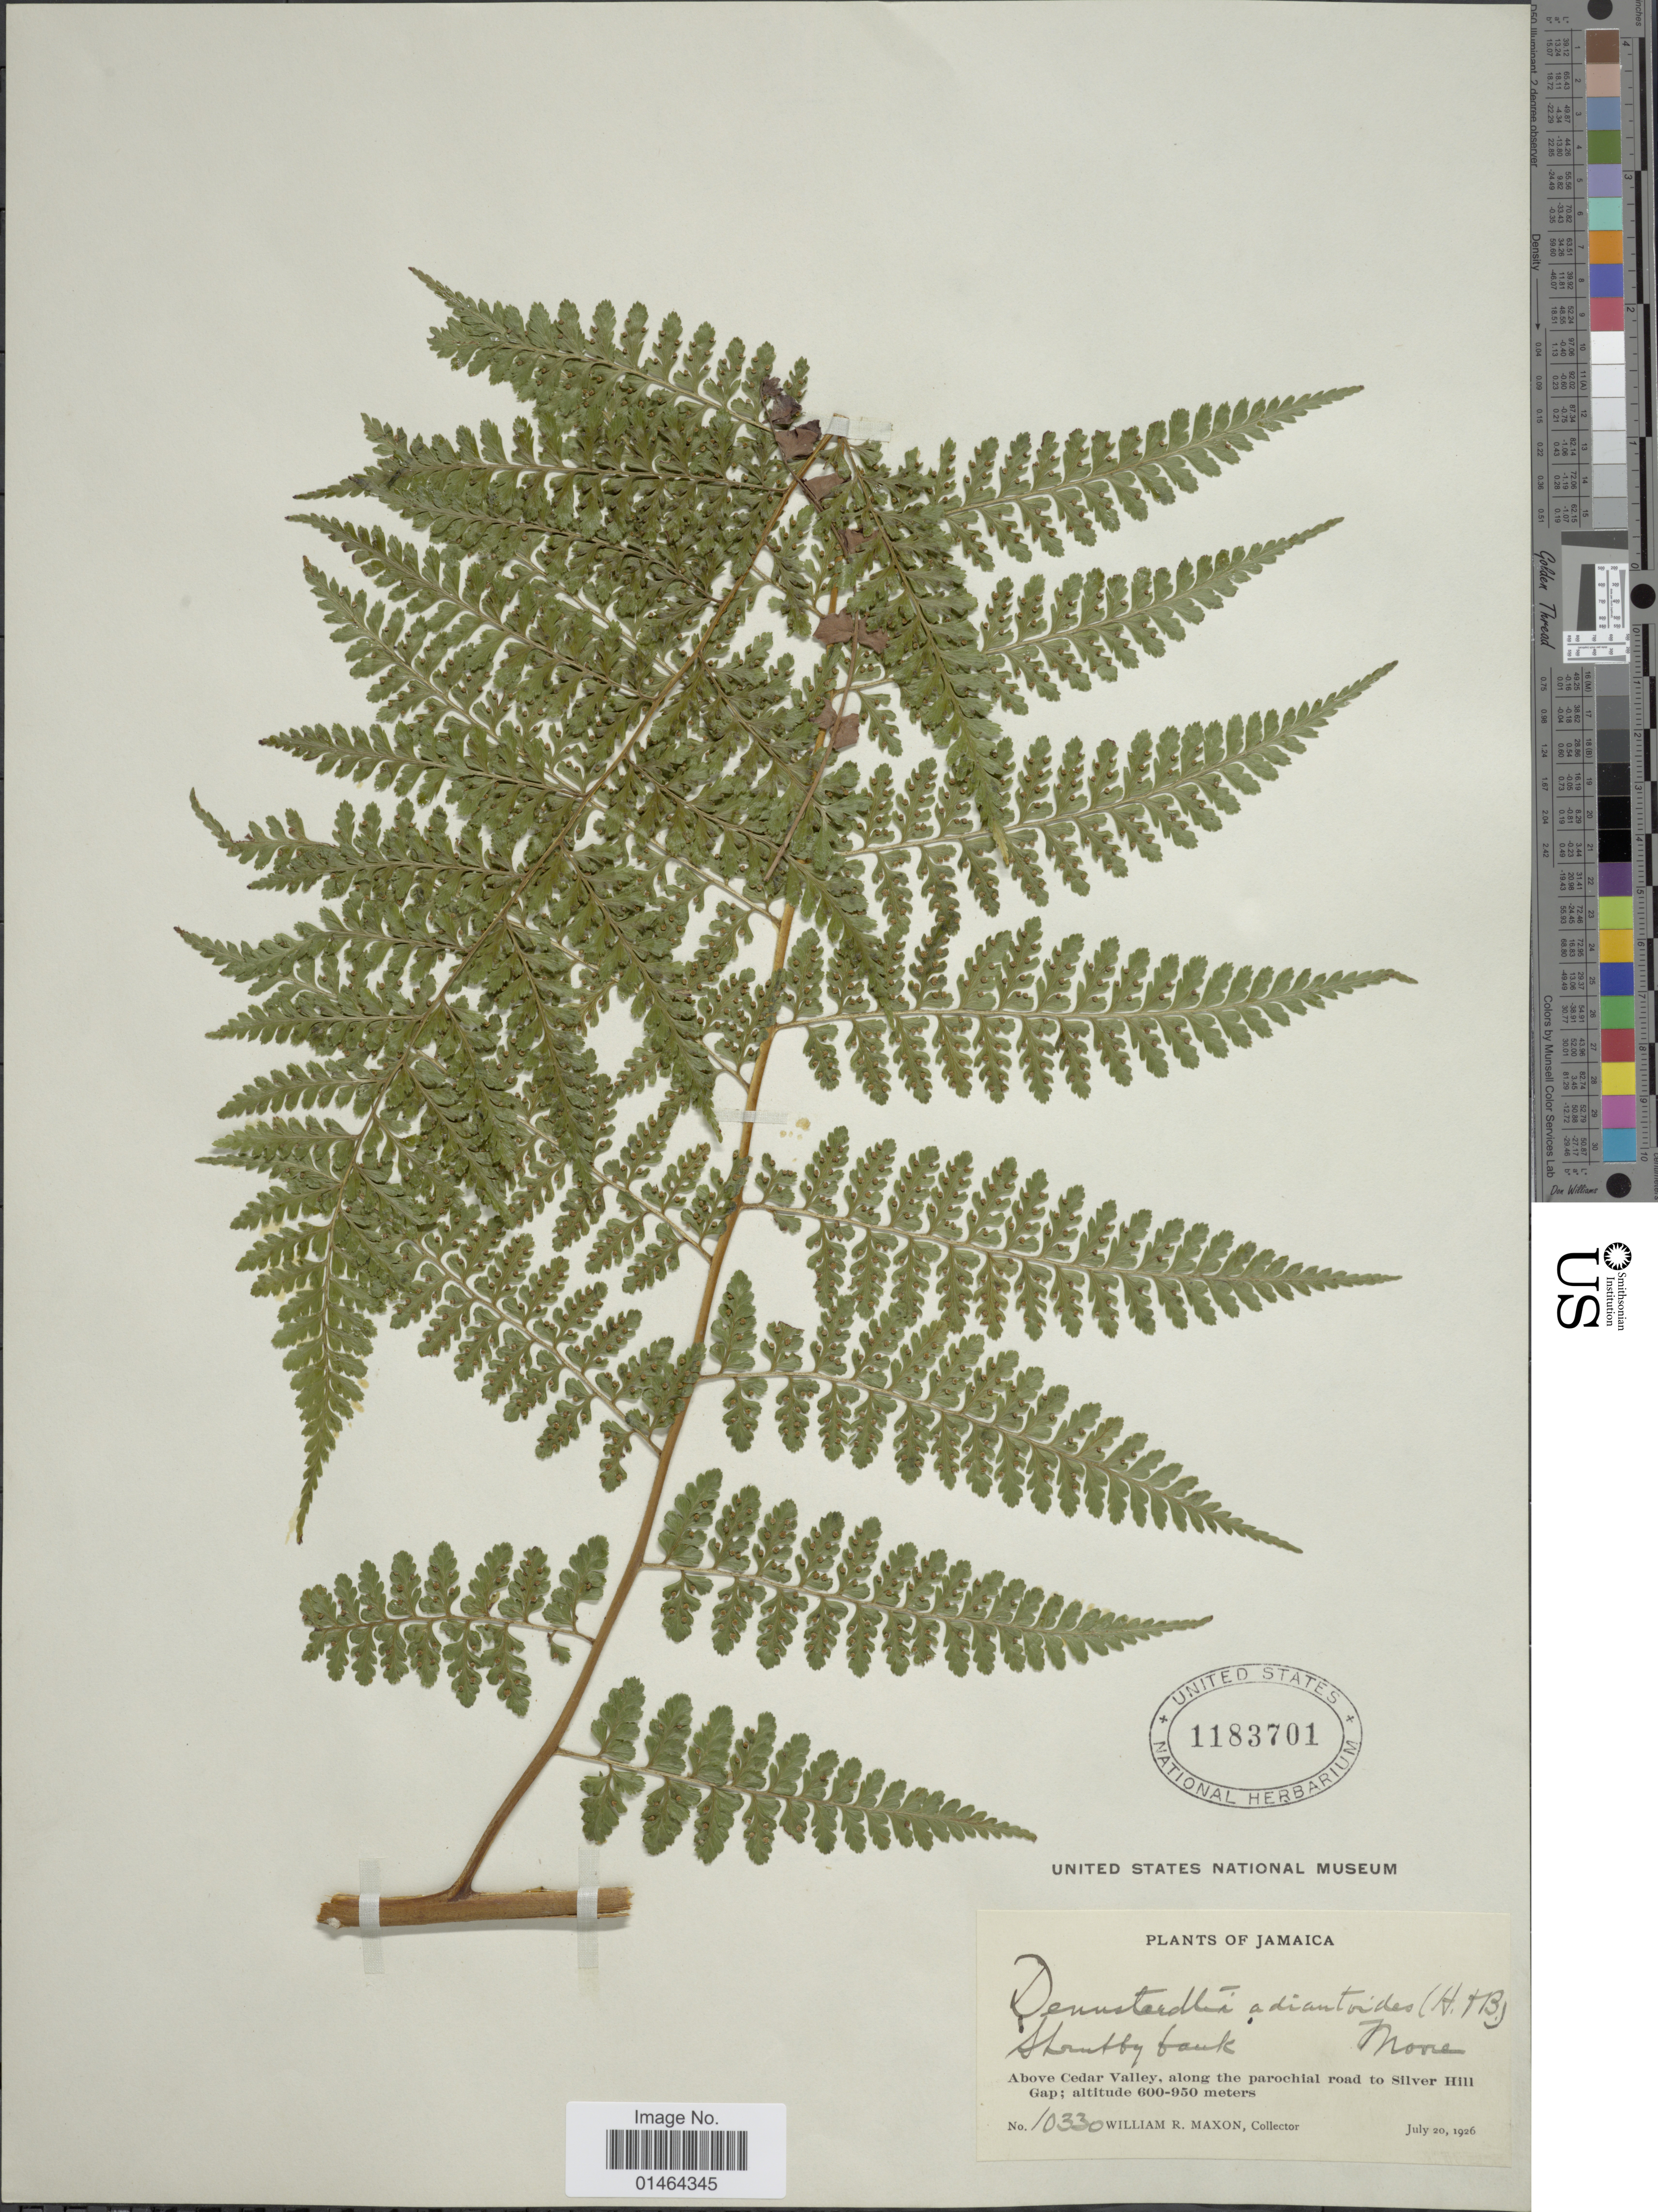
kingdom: Plantae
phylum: Tracheophyta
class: Polypodiopsida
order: Polypodiales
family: Dennstaedtiaceae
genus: Dennstaedtia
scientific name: Dennstaedtia bipinnata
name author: (Cav.) Maxon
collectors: W. R. Maxon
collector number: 10330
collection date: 1926-07-20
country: Jamaica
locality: Above Cedar Valley, along the parochial road to Silver Hill Gap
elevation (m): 600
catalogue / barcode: US 1183701